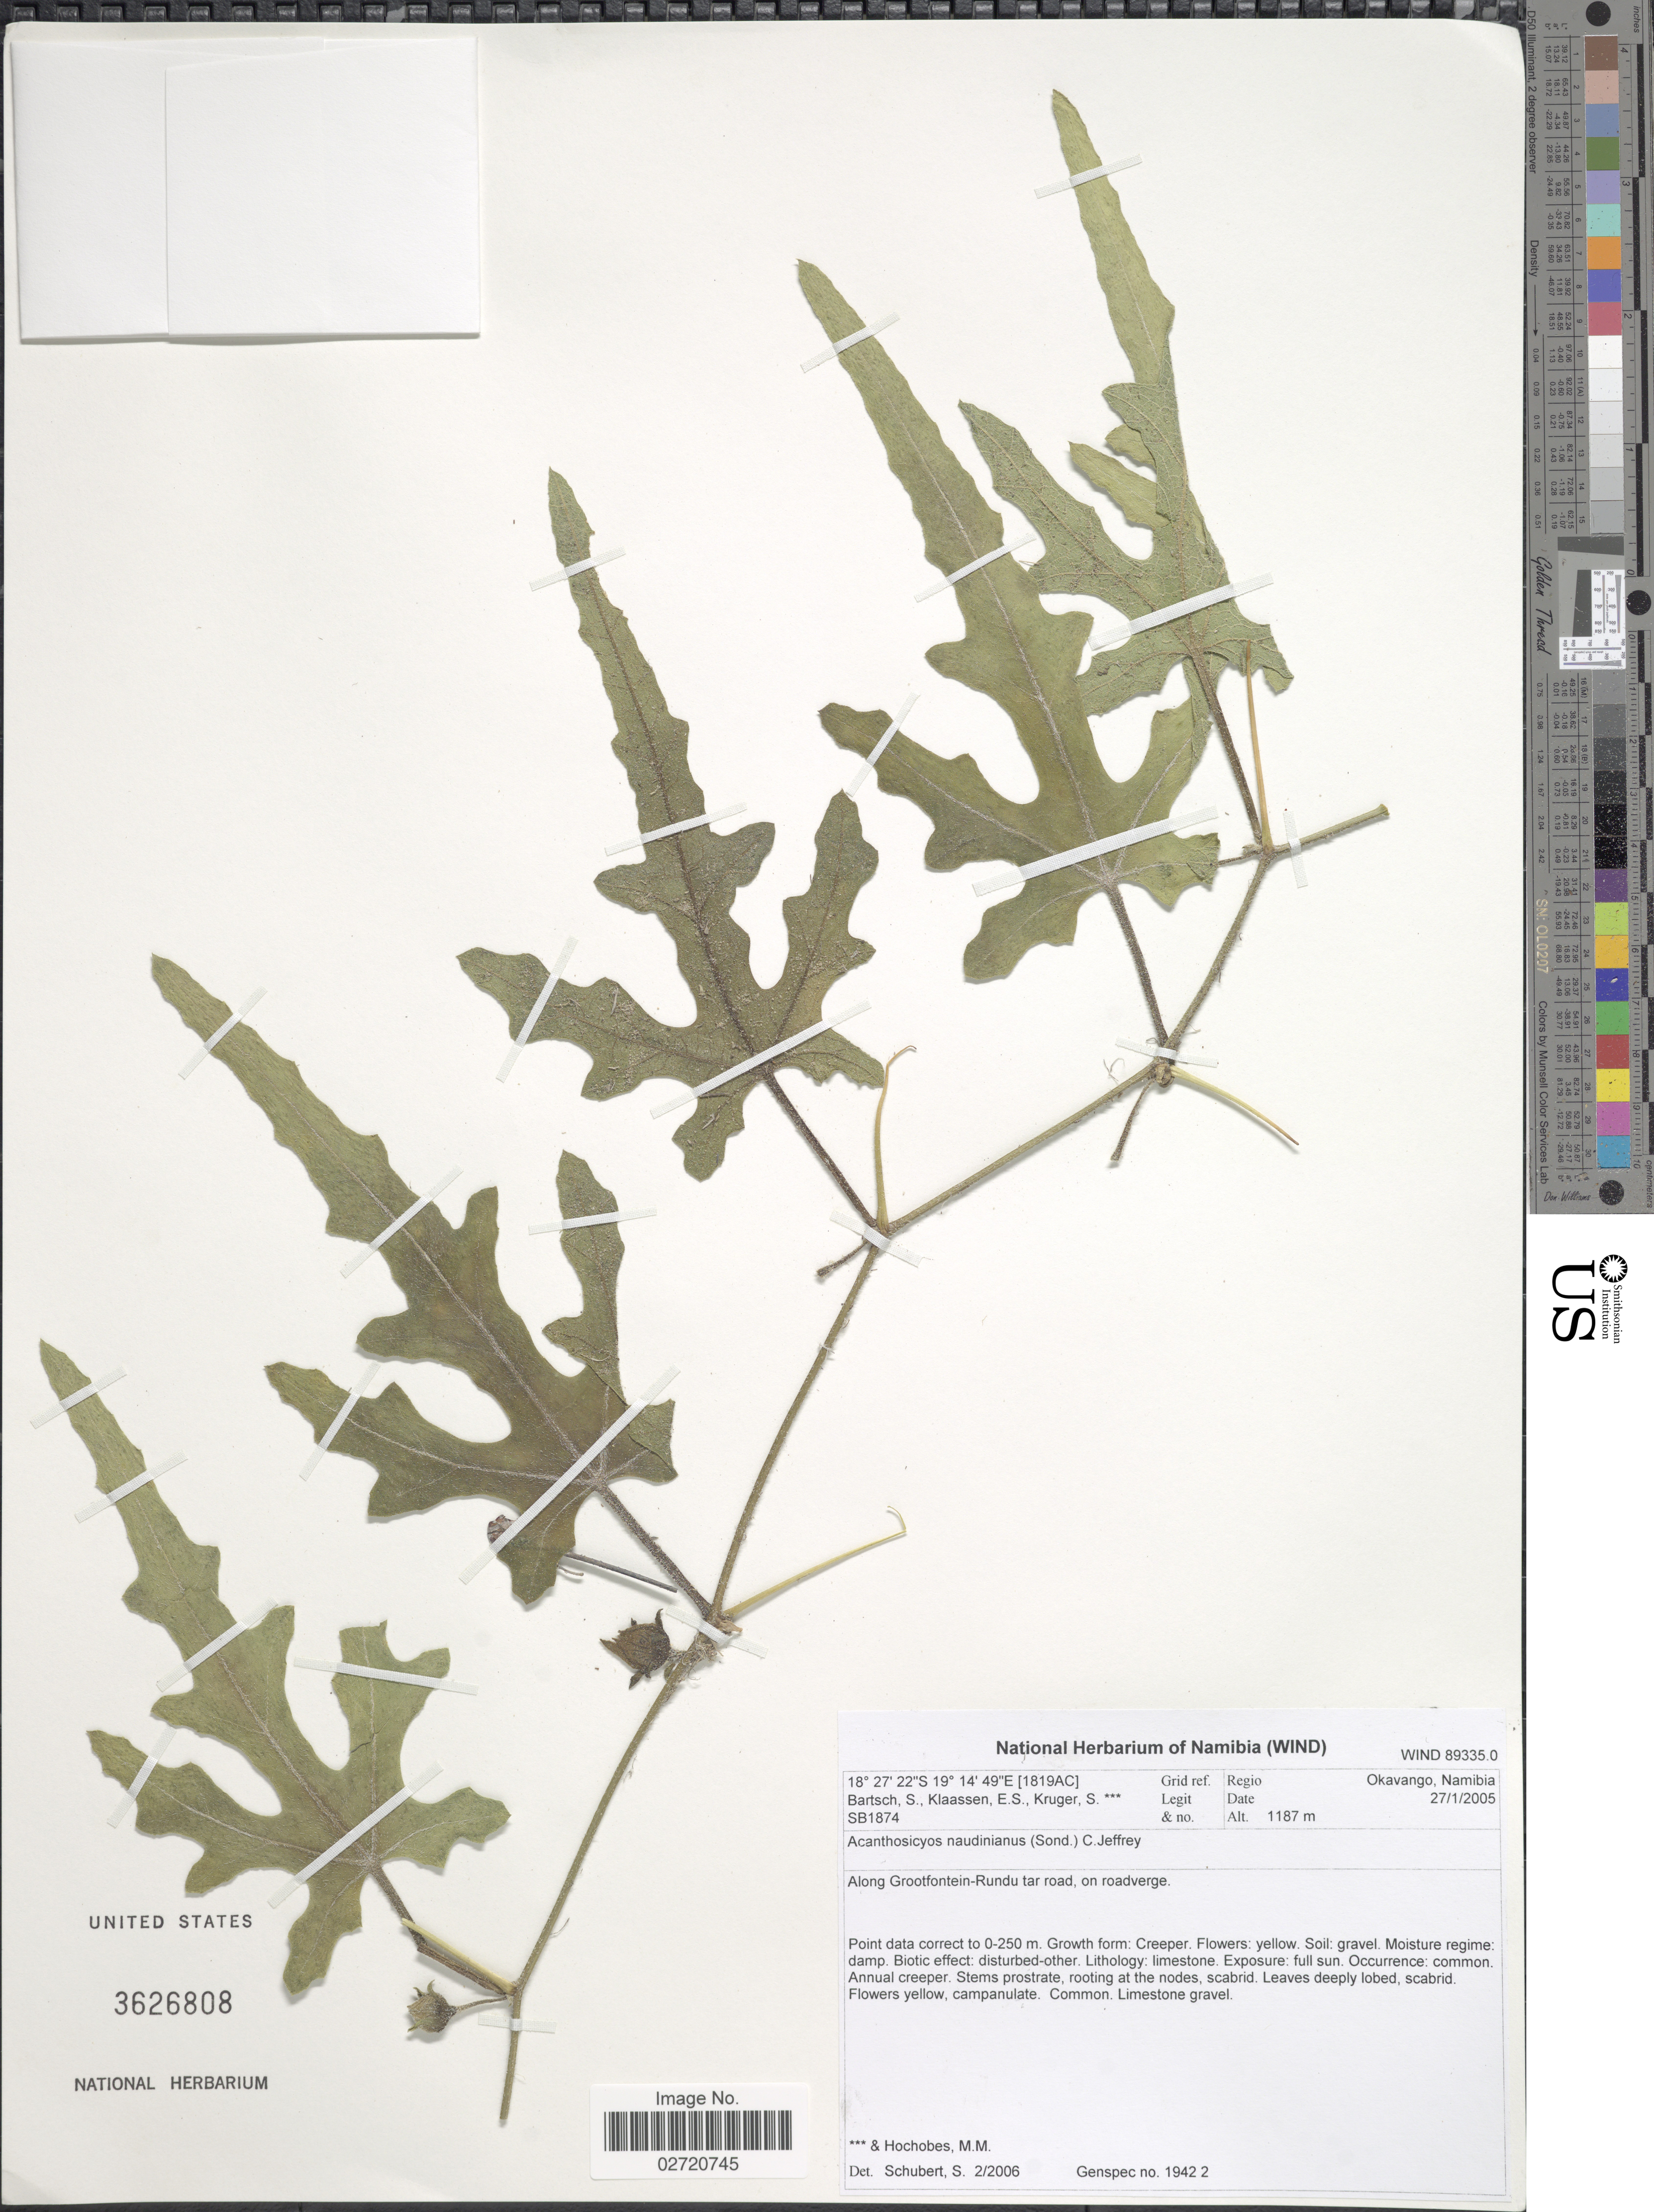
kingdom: Plantae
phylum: Tracheophyta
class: Magnoliopsida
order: Cucurbitales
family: Cucurbitaceae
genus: Citrullus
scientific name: Citrullus naudinianus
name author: (Sond.) Hook. f.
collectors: S. Bartsch, E. S. Klaassen, S. Kruger & M. Hochobes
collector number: SB1874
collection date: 2005-01-27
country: Namibia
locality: Regio Okavango. Along Grootfontein-Rundu tar road, on roadverge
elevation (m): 0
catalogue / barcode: US 3626808